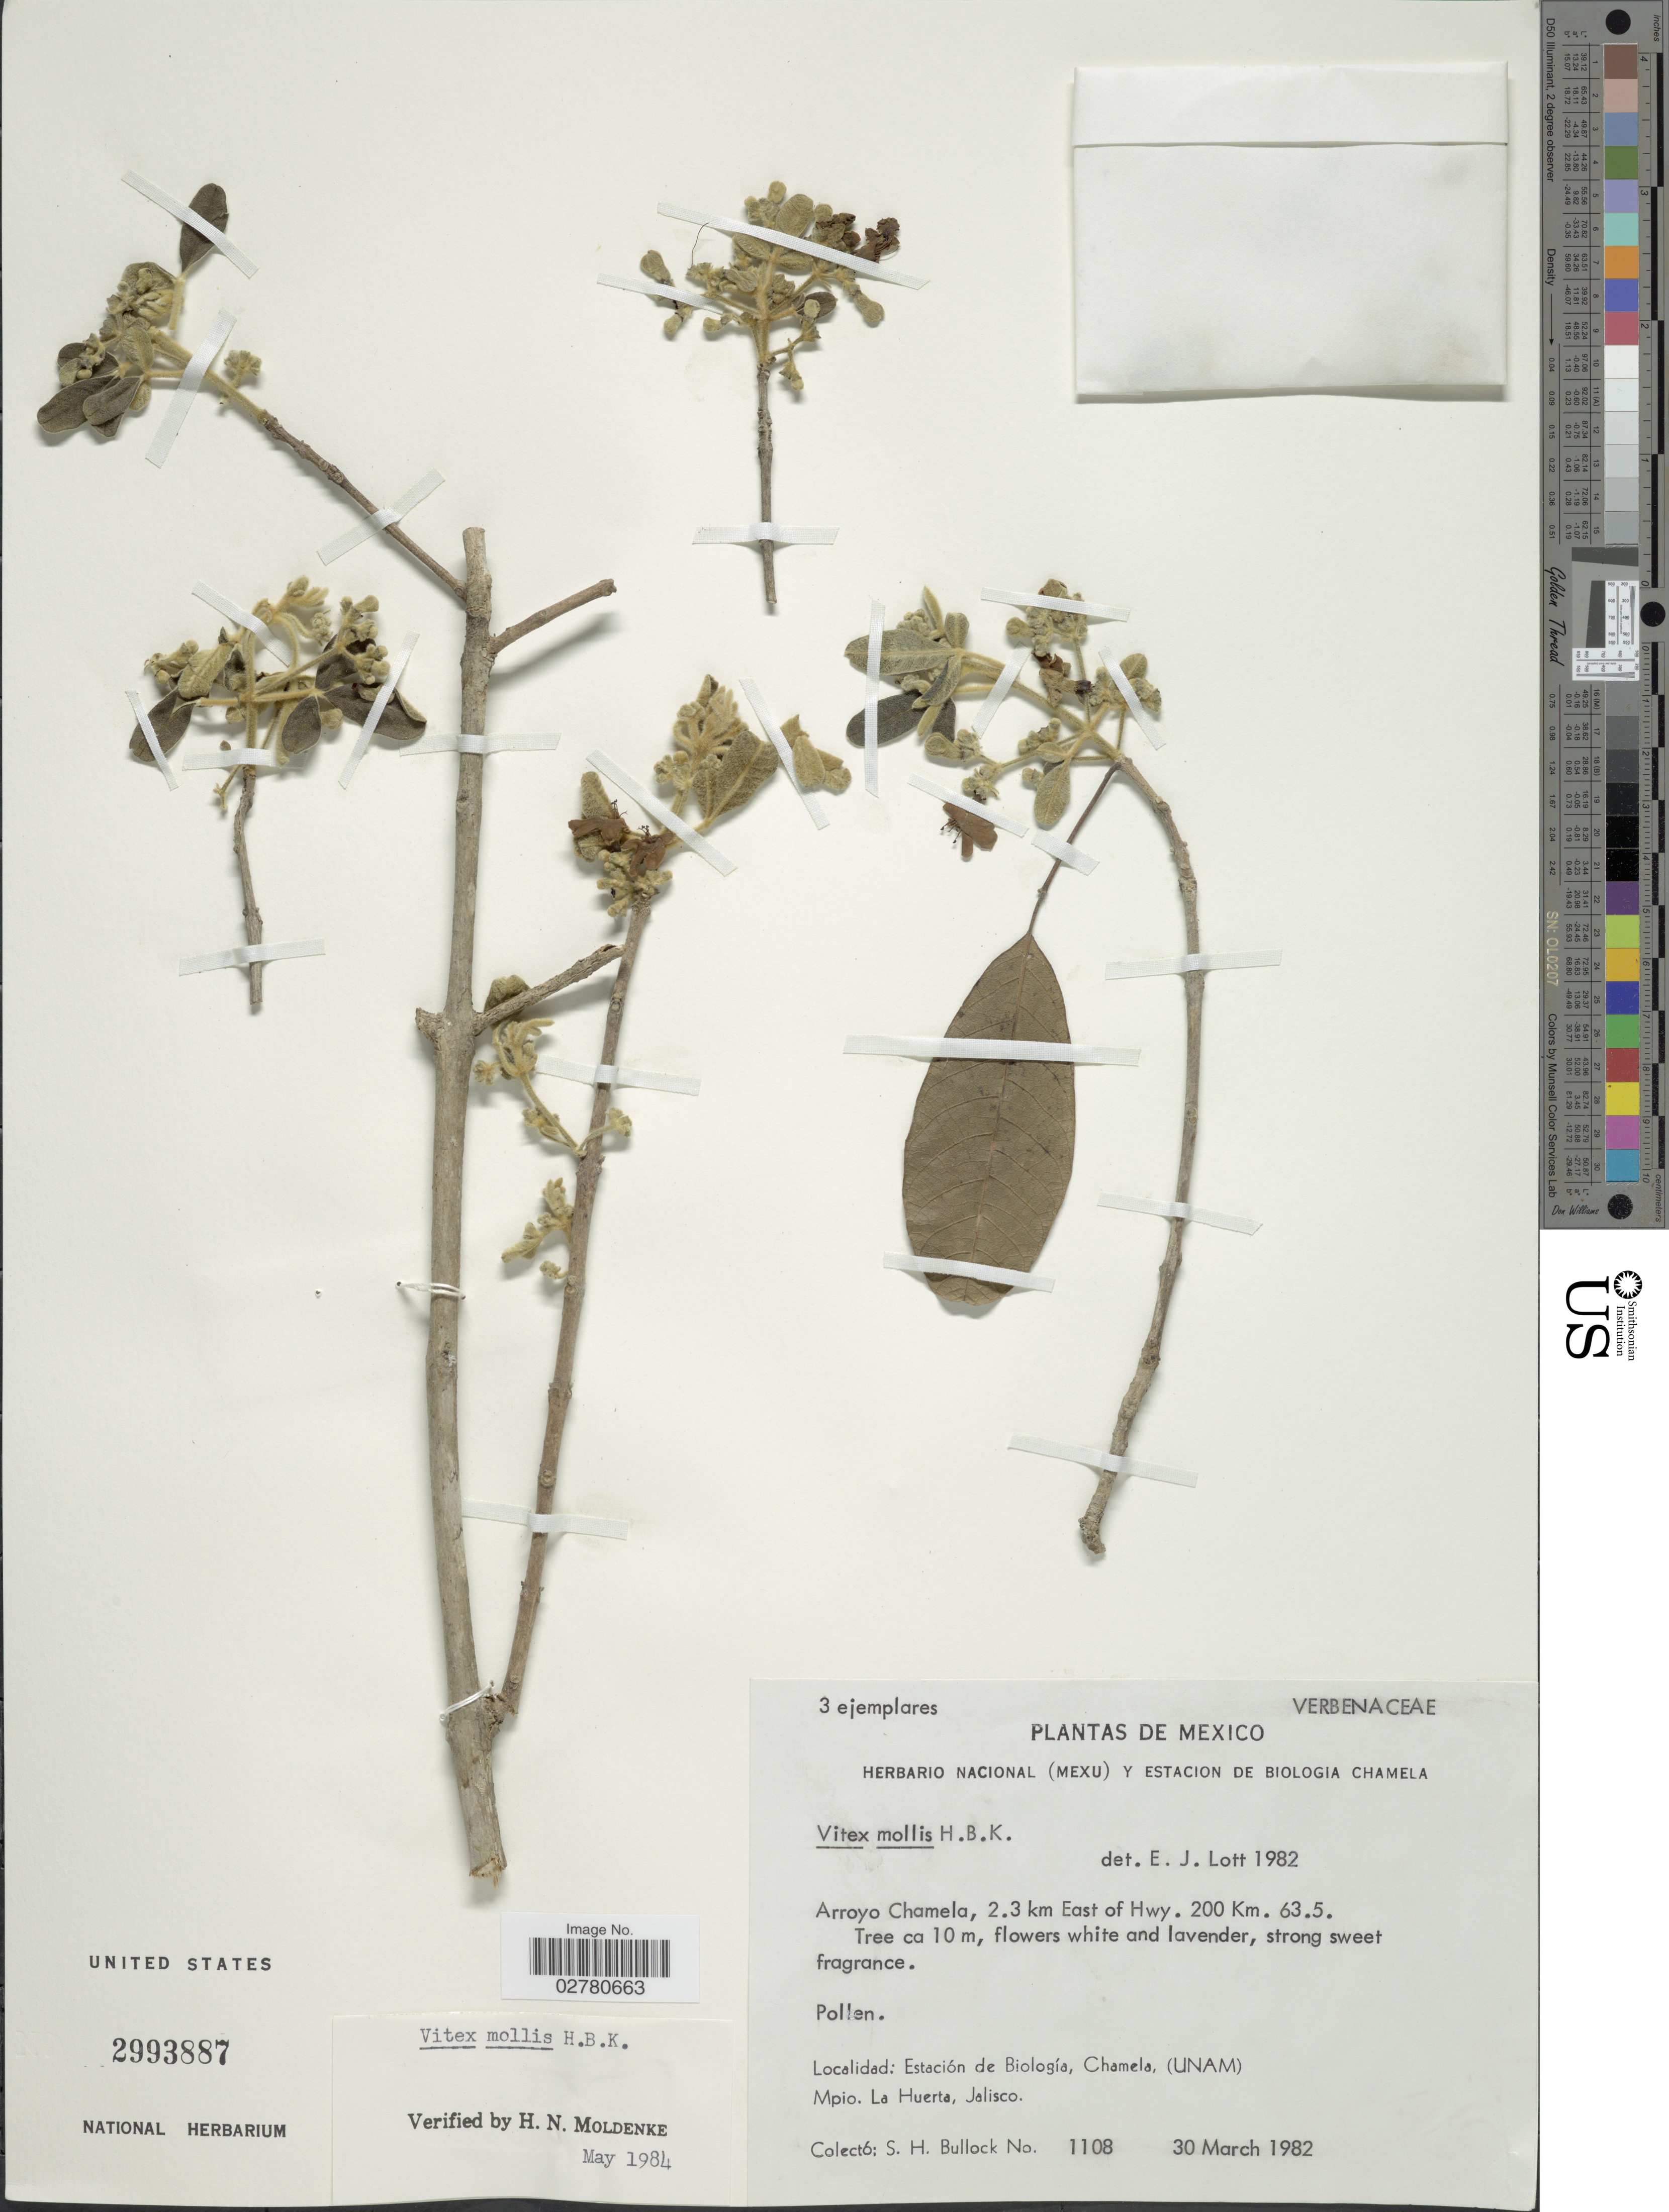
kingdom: Plantae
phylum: Tracheophyta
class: Magnoliopsida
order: Lamiales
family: Lamiaceae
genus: Vitex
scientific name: Vitex mollis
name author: Kunth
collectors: S. H. Bullock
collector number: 1108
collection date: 1982-03-30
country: Mexico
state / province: Jalisco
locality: Arroyo Chamela, 2.3 km East of Hwy. 200 Km. 63.5. Estación de Biología, Chamela, (UNAM). Mpio. La Huerta.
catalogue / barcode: US 2993887